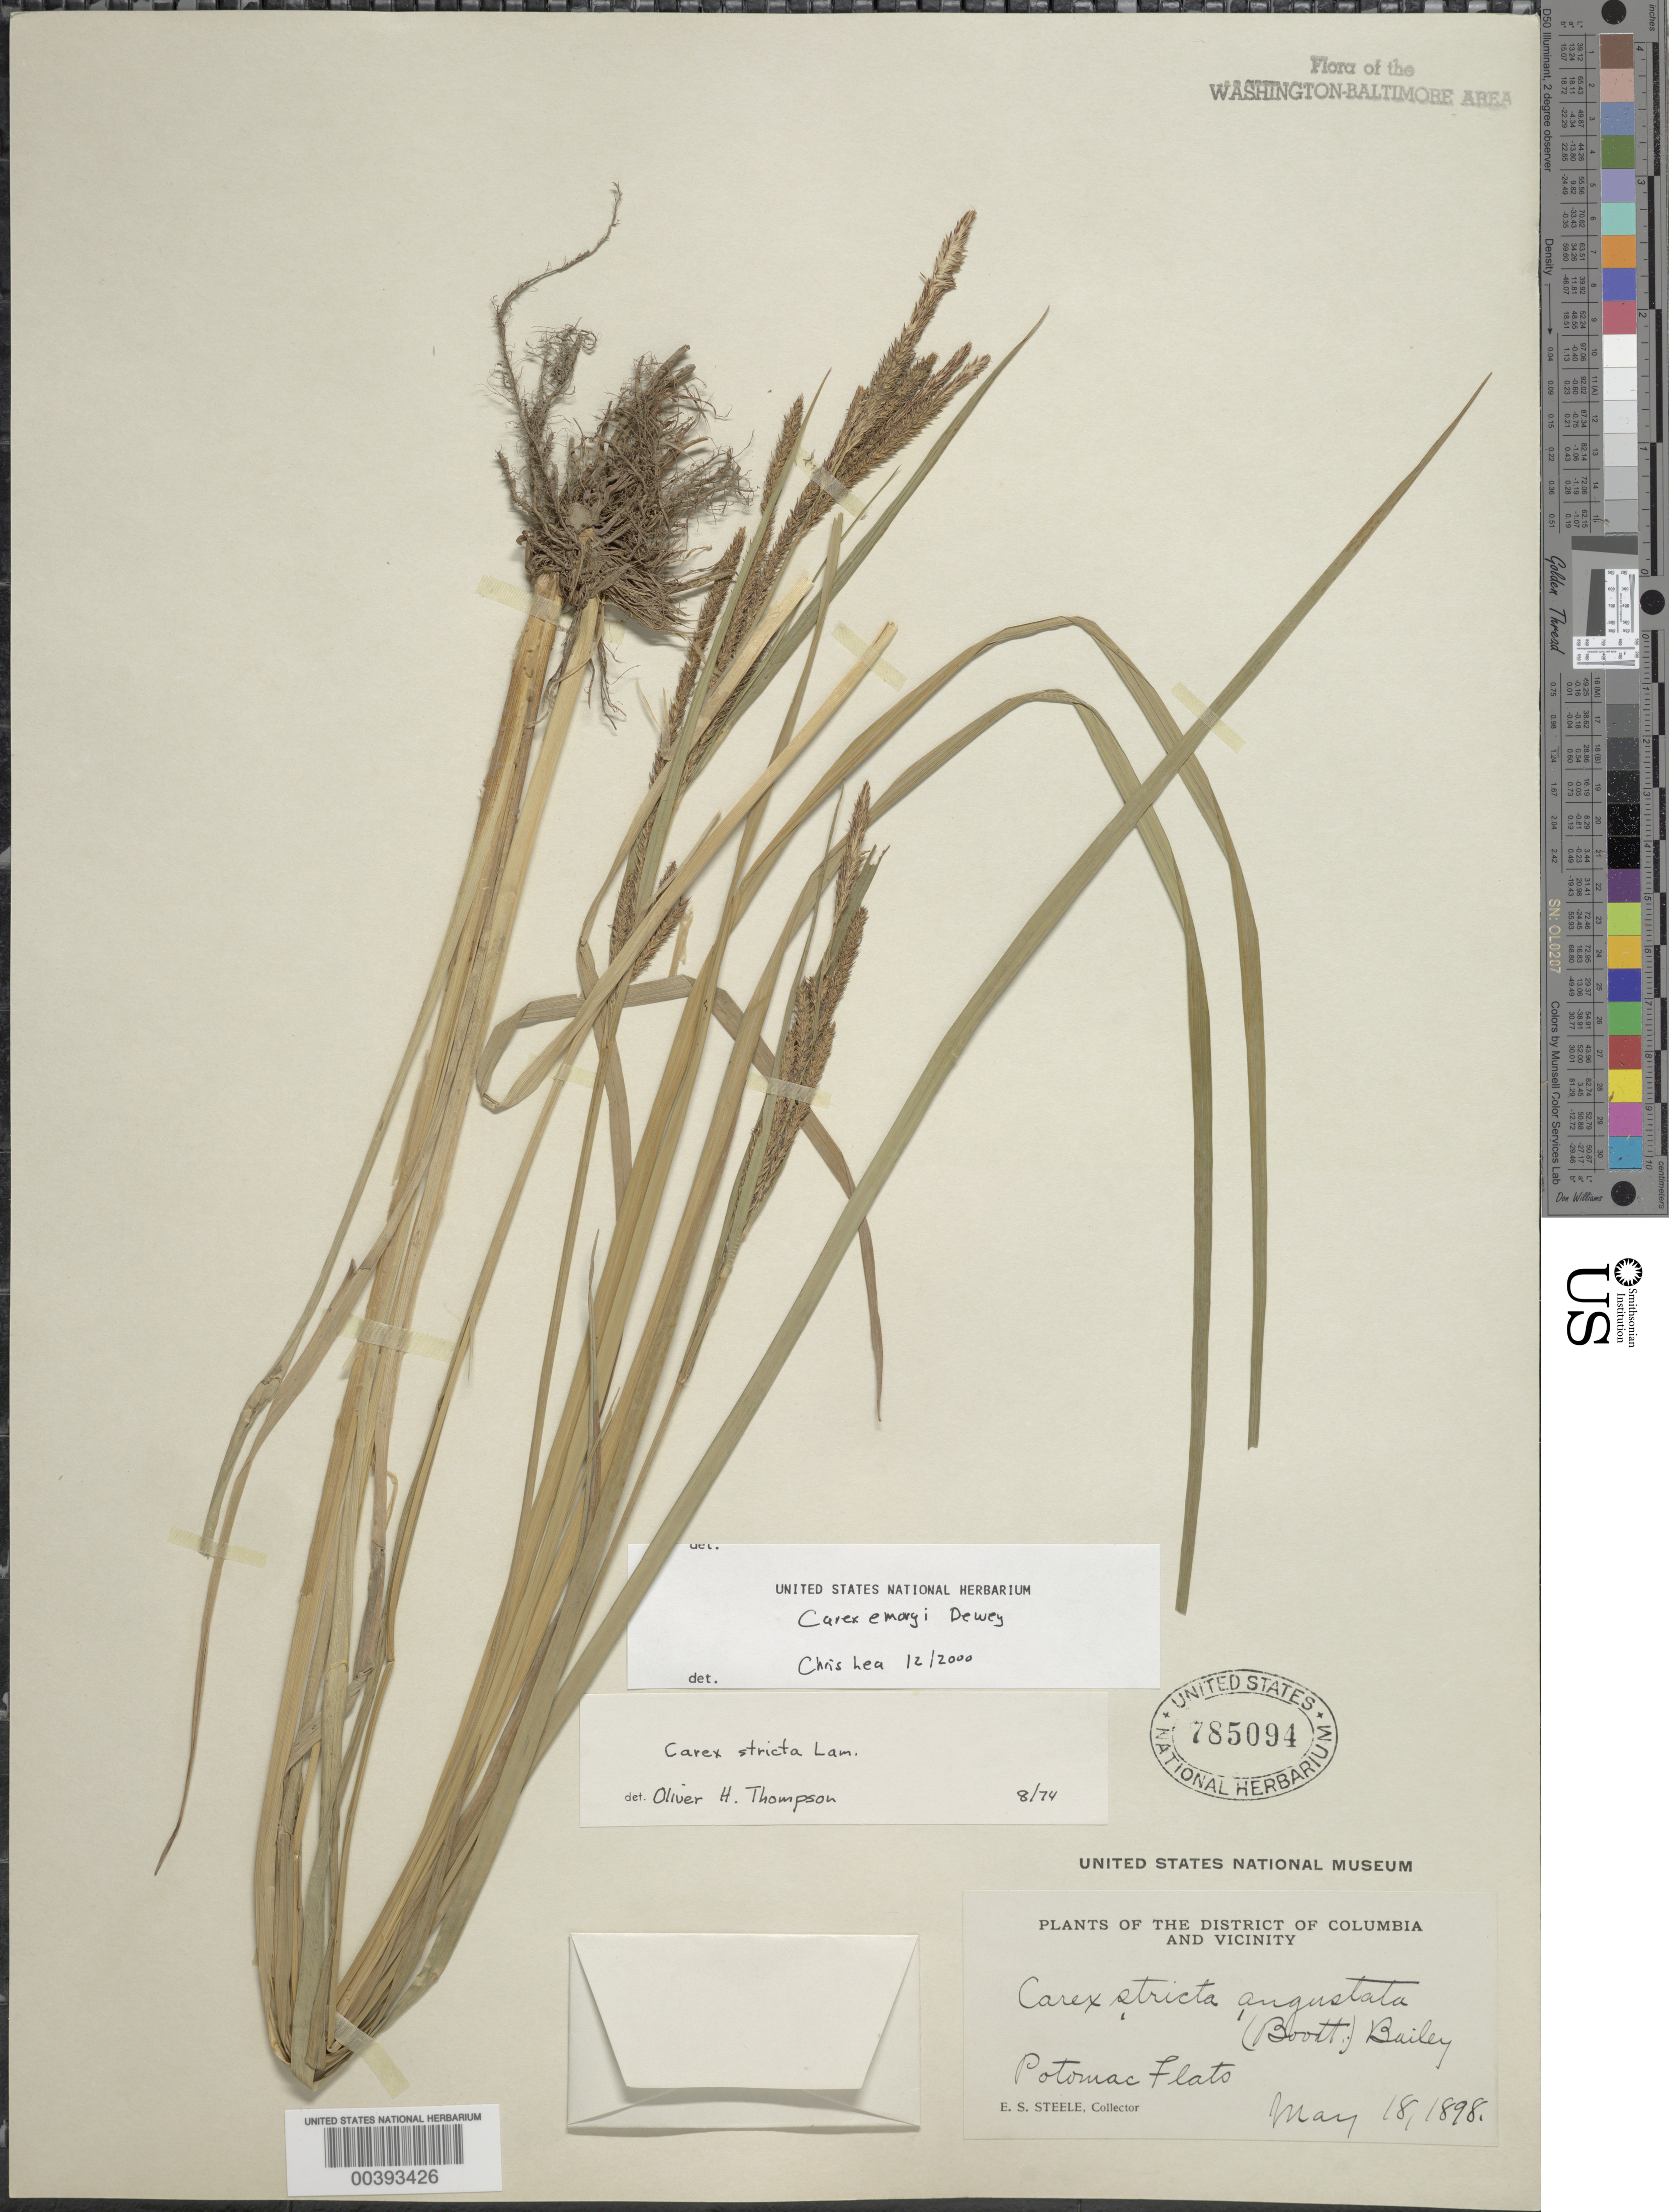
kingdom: Plantae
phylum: Tracheophyta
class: Liliopsida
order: Poales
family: Cyperaceae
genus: Carex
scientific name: Carex emoryi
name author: Dewey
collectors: E. Steele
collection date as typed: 18 May 1898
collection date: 1898-05-18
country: United States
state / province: District of Columbia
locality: Potomac flats C. & O. Canal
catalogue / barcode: US 785094